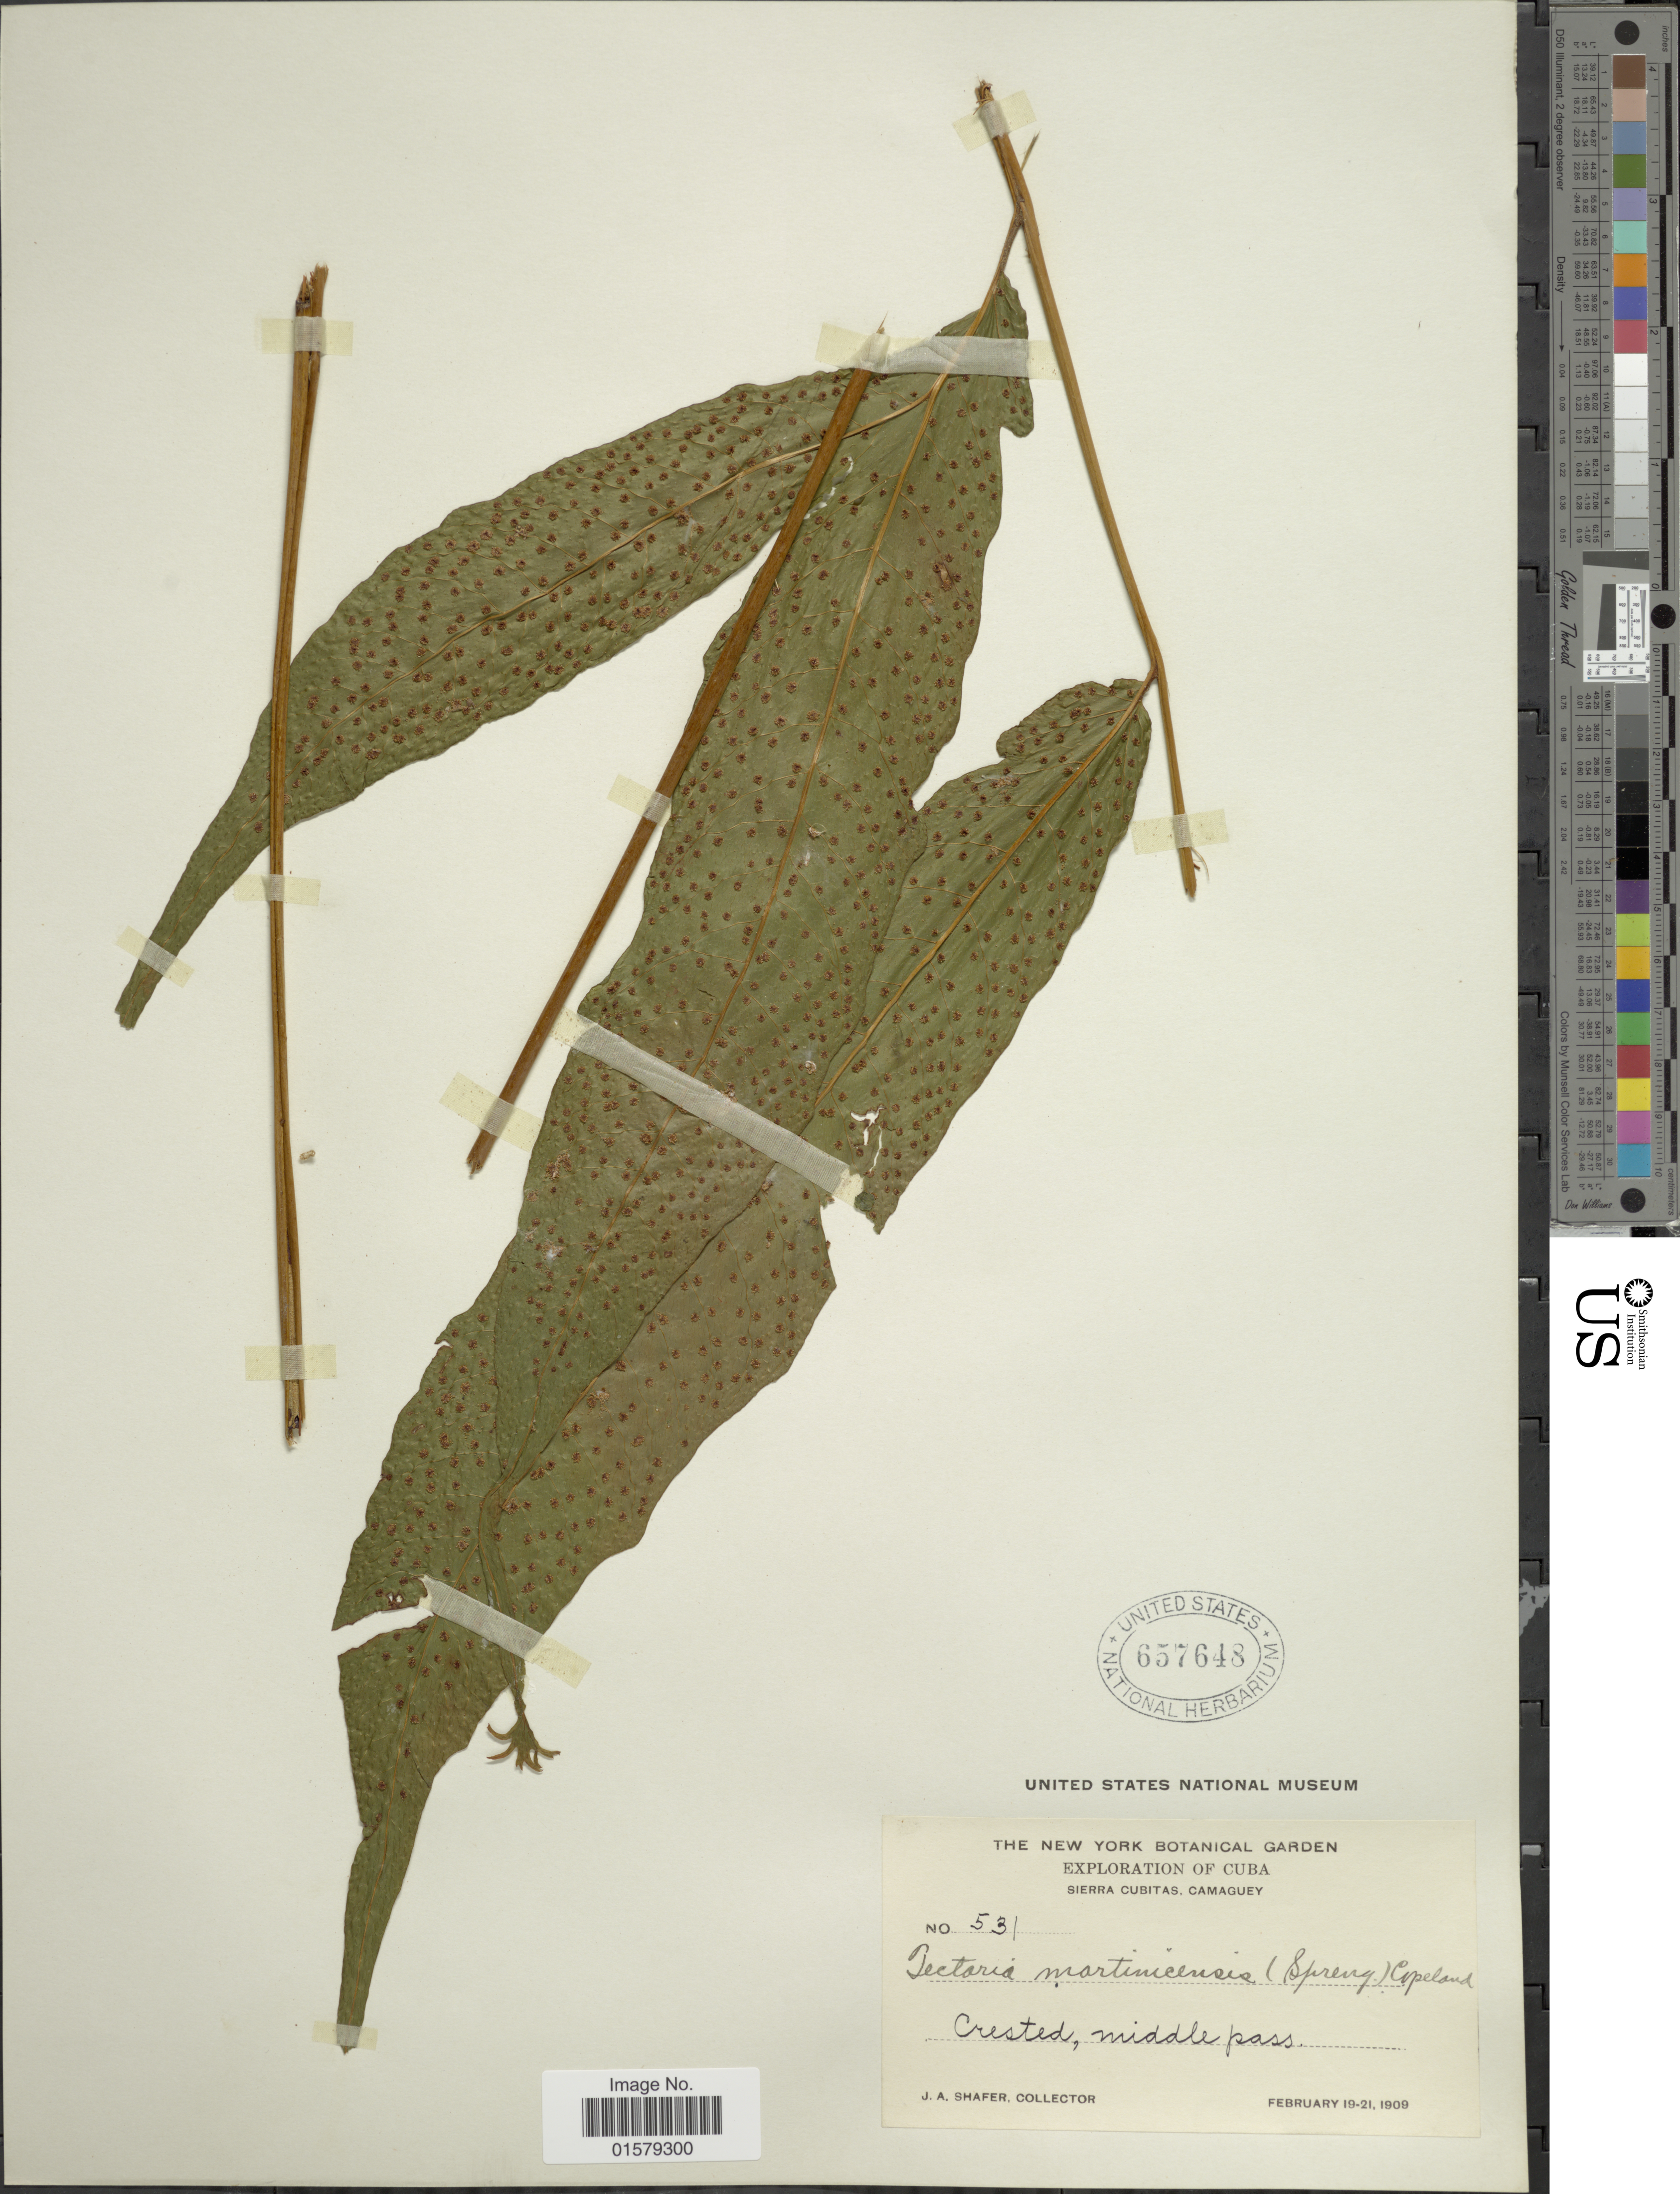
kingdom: Plantae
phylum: Tracheophyta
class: Polypodiopsida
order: Polypodiales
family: Tectariaceae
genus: Tectaria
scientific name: Tectaria incisa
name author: Cav.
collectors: J. A. Shafer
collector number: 531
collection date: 1909-02-19/1909-02-21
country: Cuba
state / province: Camagüey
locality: Sierra Cubitas, crested, middle pass.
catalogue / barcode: US 657648